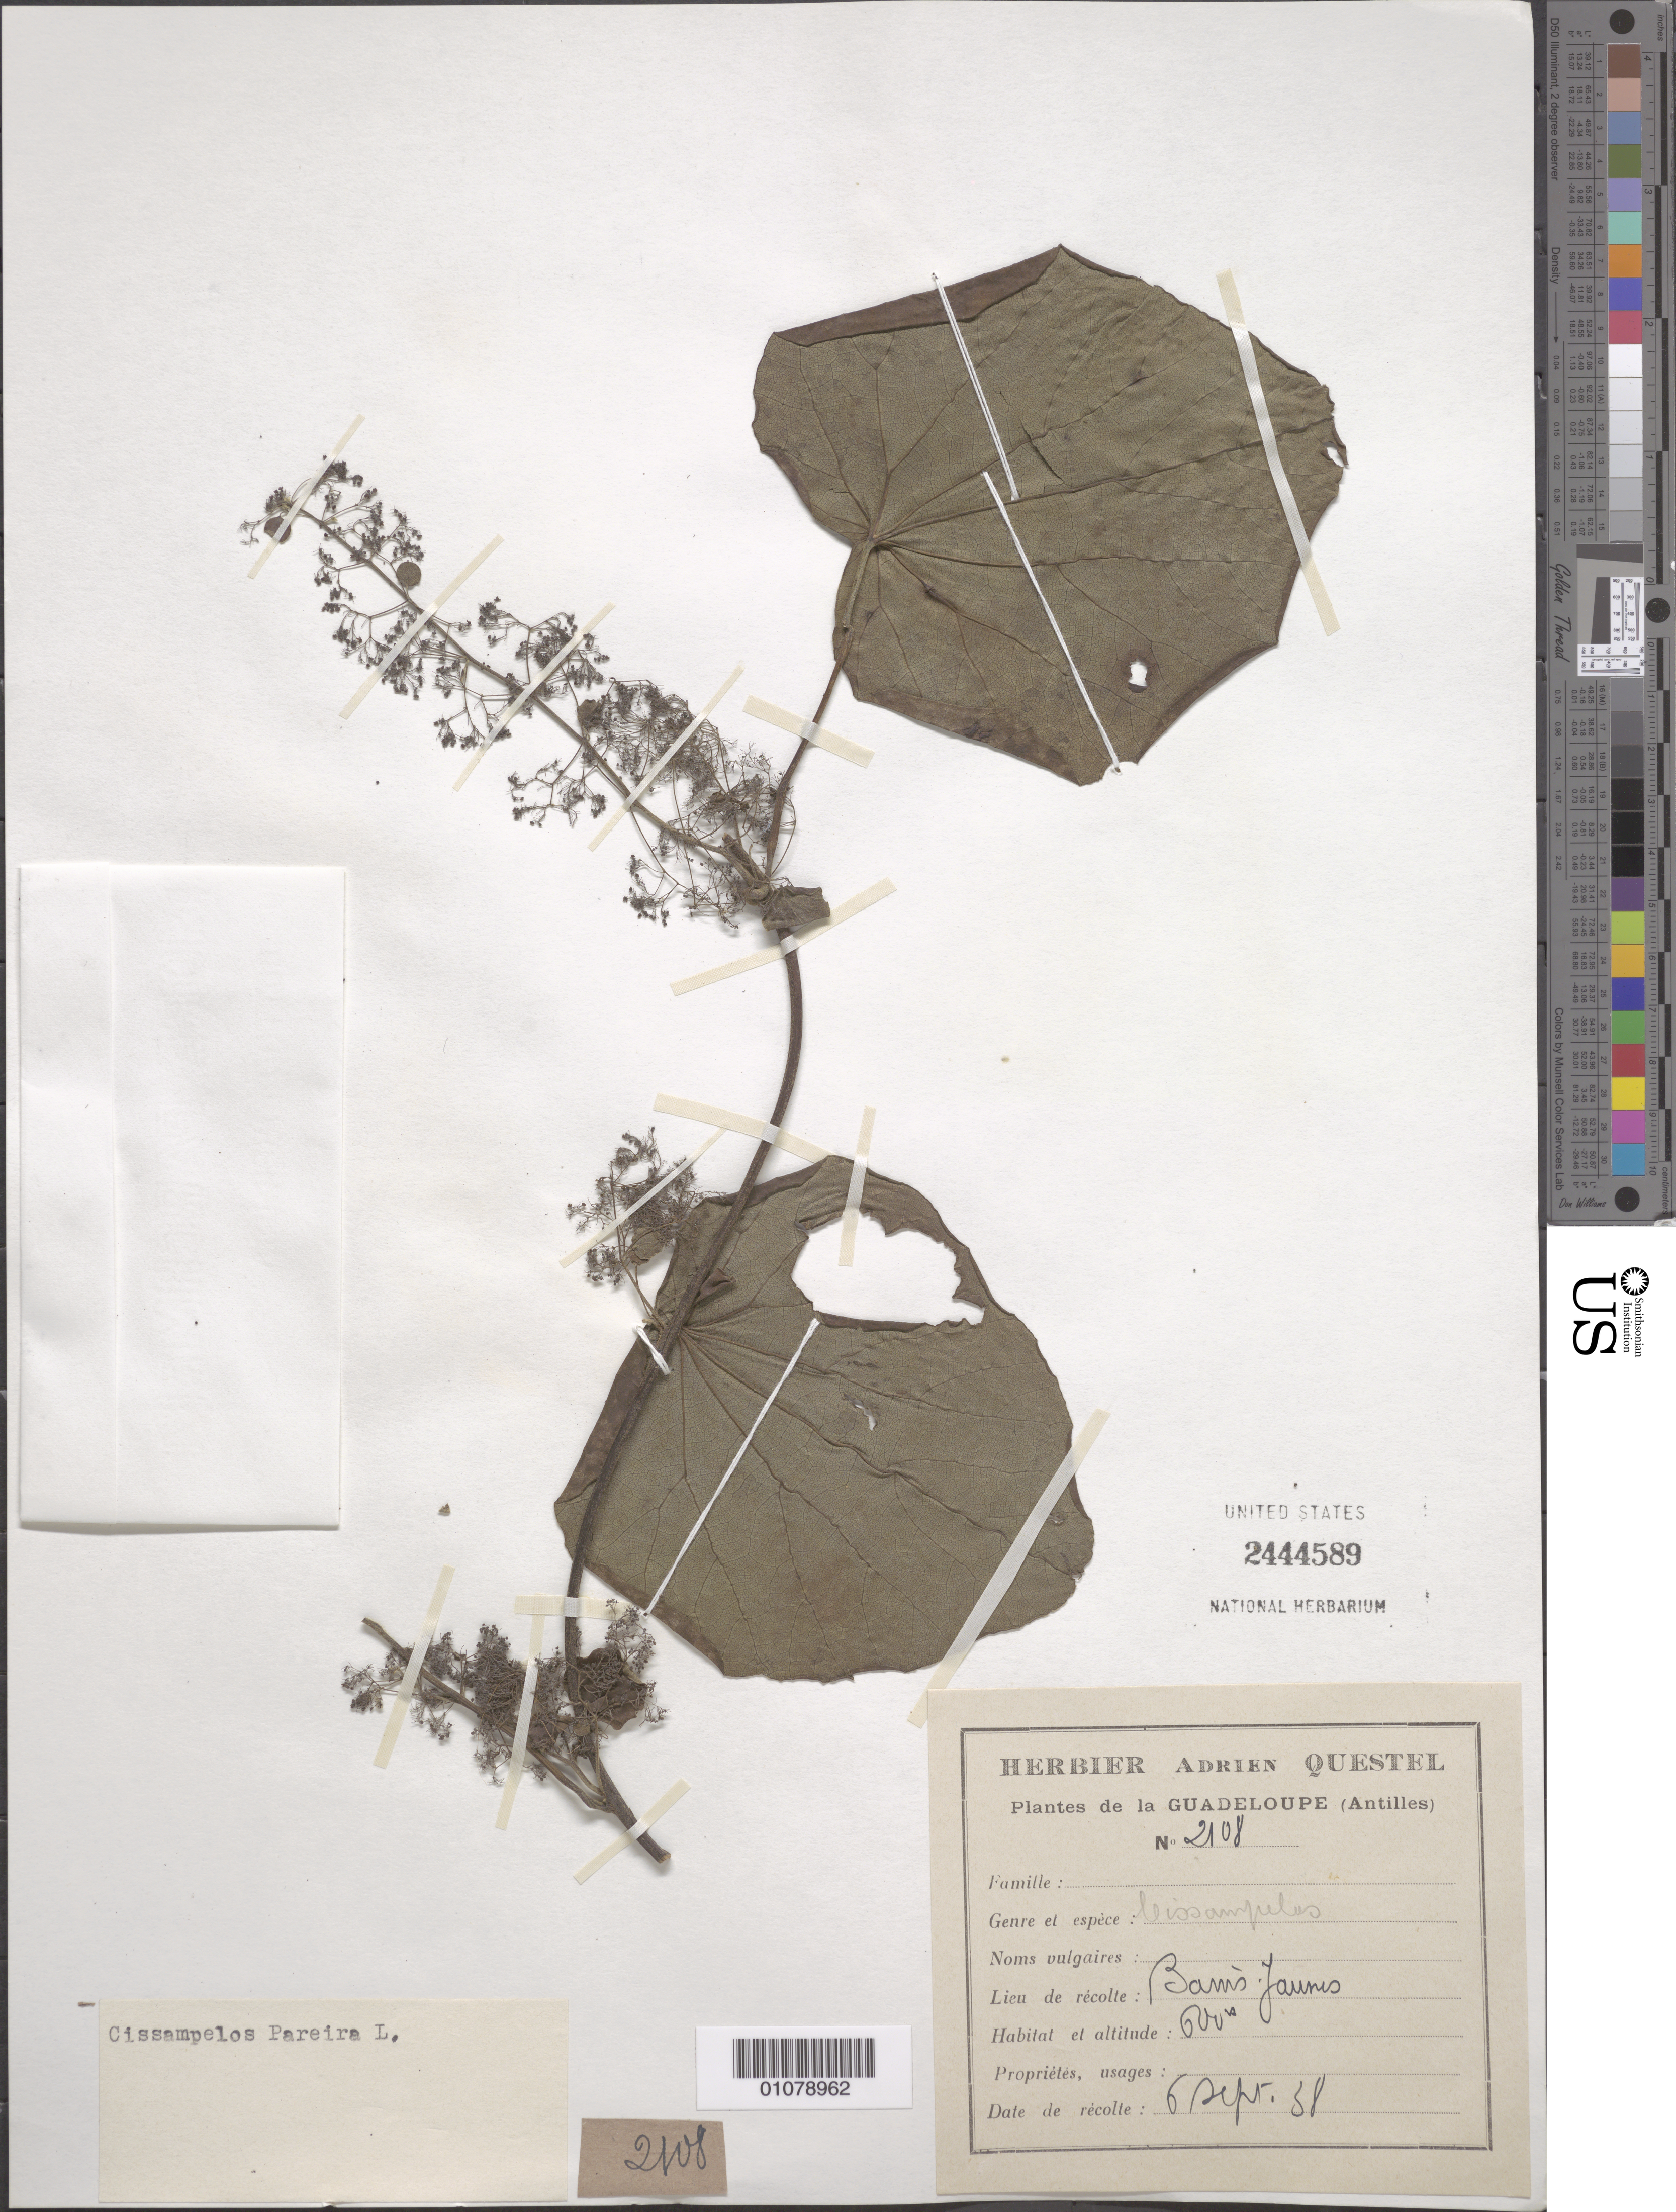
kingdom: Plantae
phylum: Tracheophyta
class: Magnoliopsida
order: Ranunculales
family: Menispermaceae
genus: Cissampelos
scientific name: Cissampelos pareira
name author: L.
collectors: A. Questel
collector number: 2108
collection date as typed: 06 Sep 1958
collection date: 1958-09-06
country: Guadeloupe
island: Basse Terre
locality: Bains Jaunes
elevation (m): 600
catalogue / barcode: US 2444589